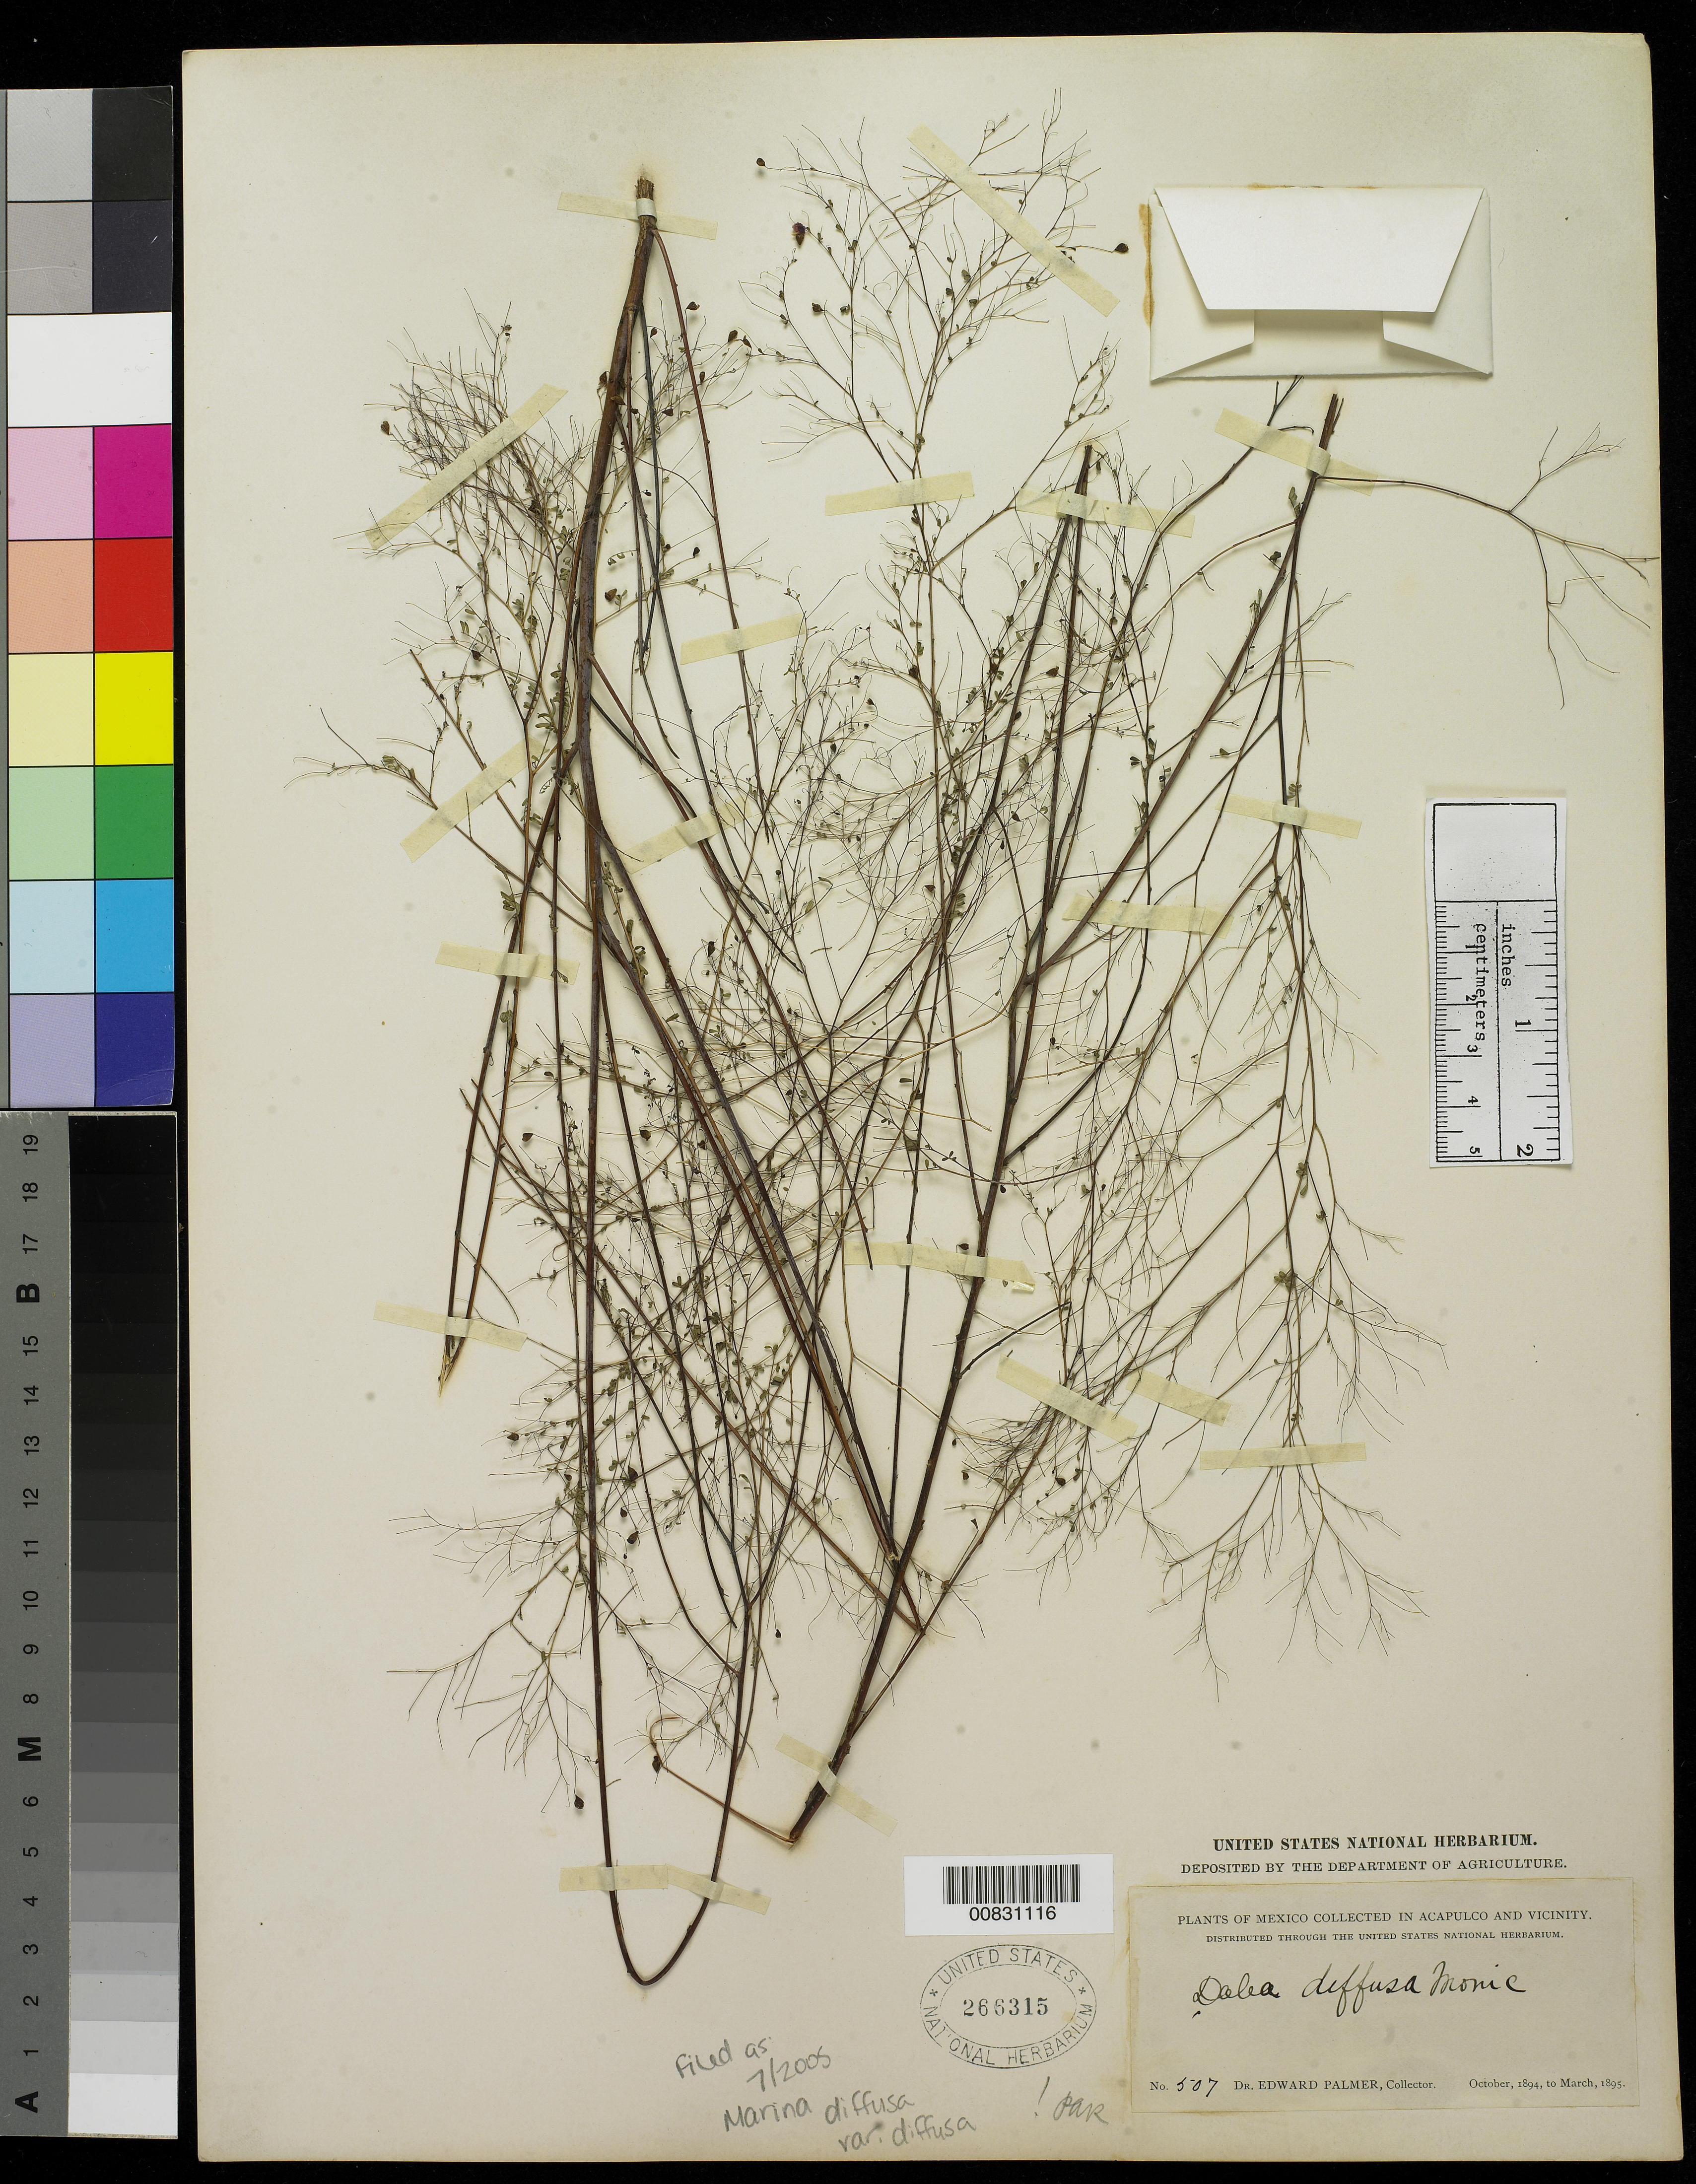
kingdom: Plantae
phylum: Tracheophyta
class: Magnoliopsida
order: Fabales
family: Fabaceae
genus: Marina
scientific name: Marina diffusa var. diffusa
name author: (Moric.) Barneby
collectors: E. Palmer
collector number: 507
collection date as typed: Oct 1894 to -- Mar 1895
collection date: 1894-10/1895-03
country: Mexico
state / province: Guerrero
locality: Acapulco, Guerrero and vicinity.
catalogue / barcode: US 266315